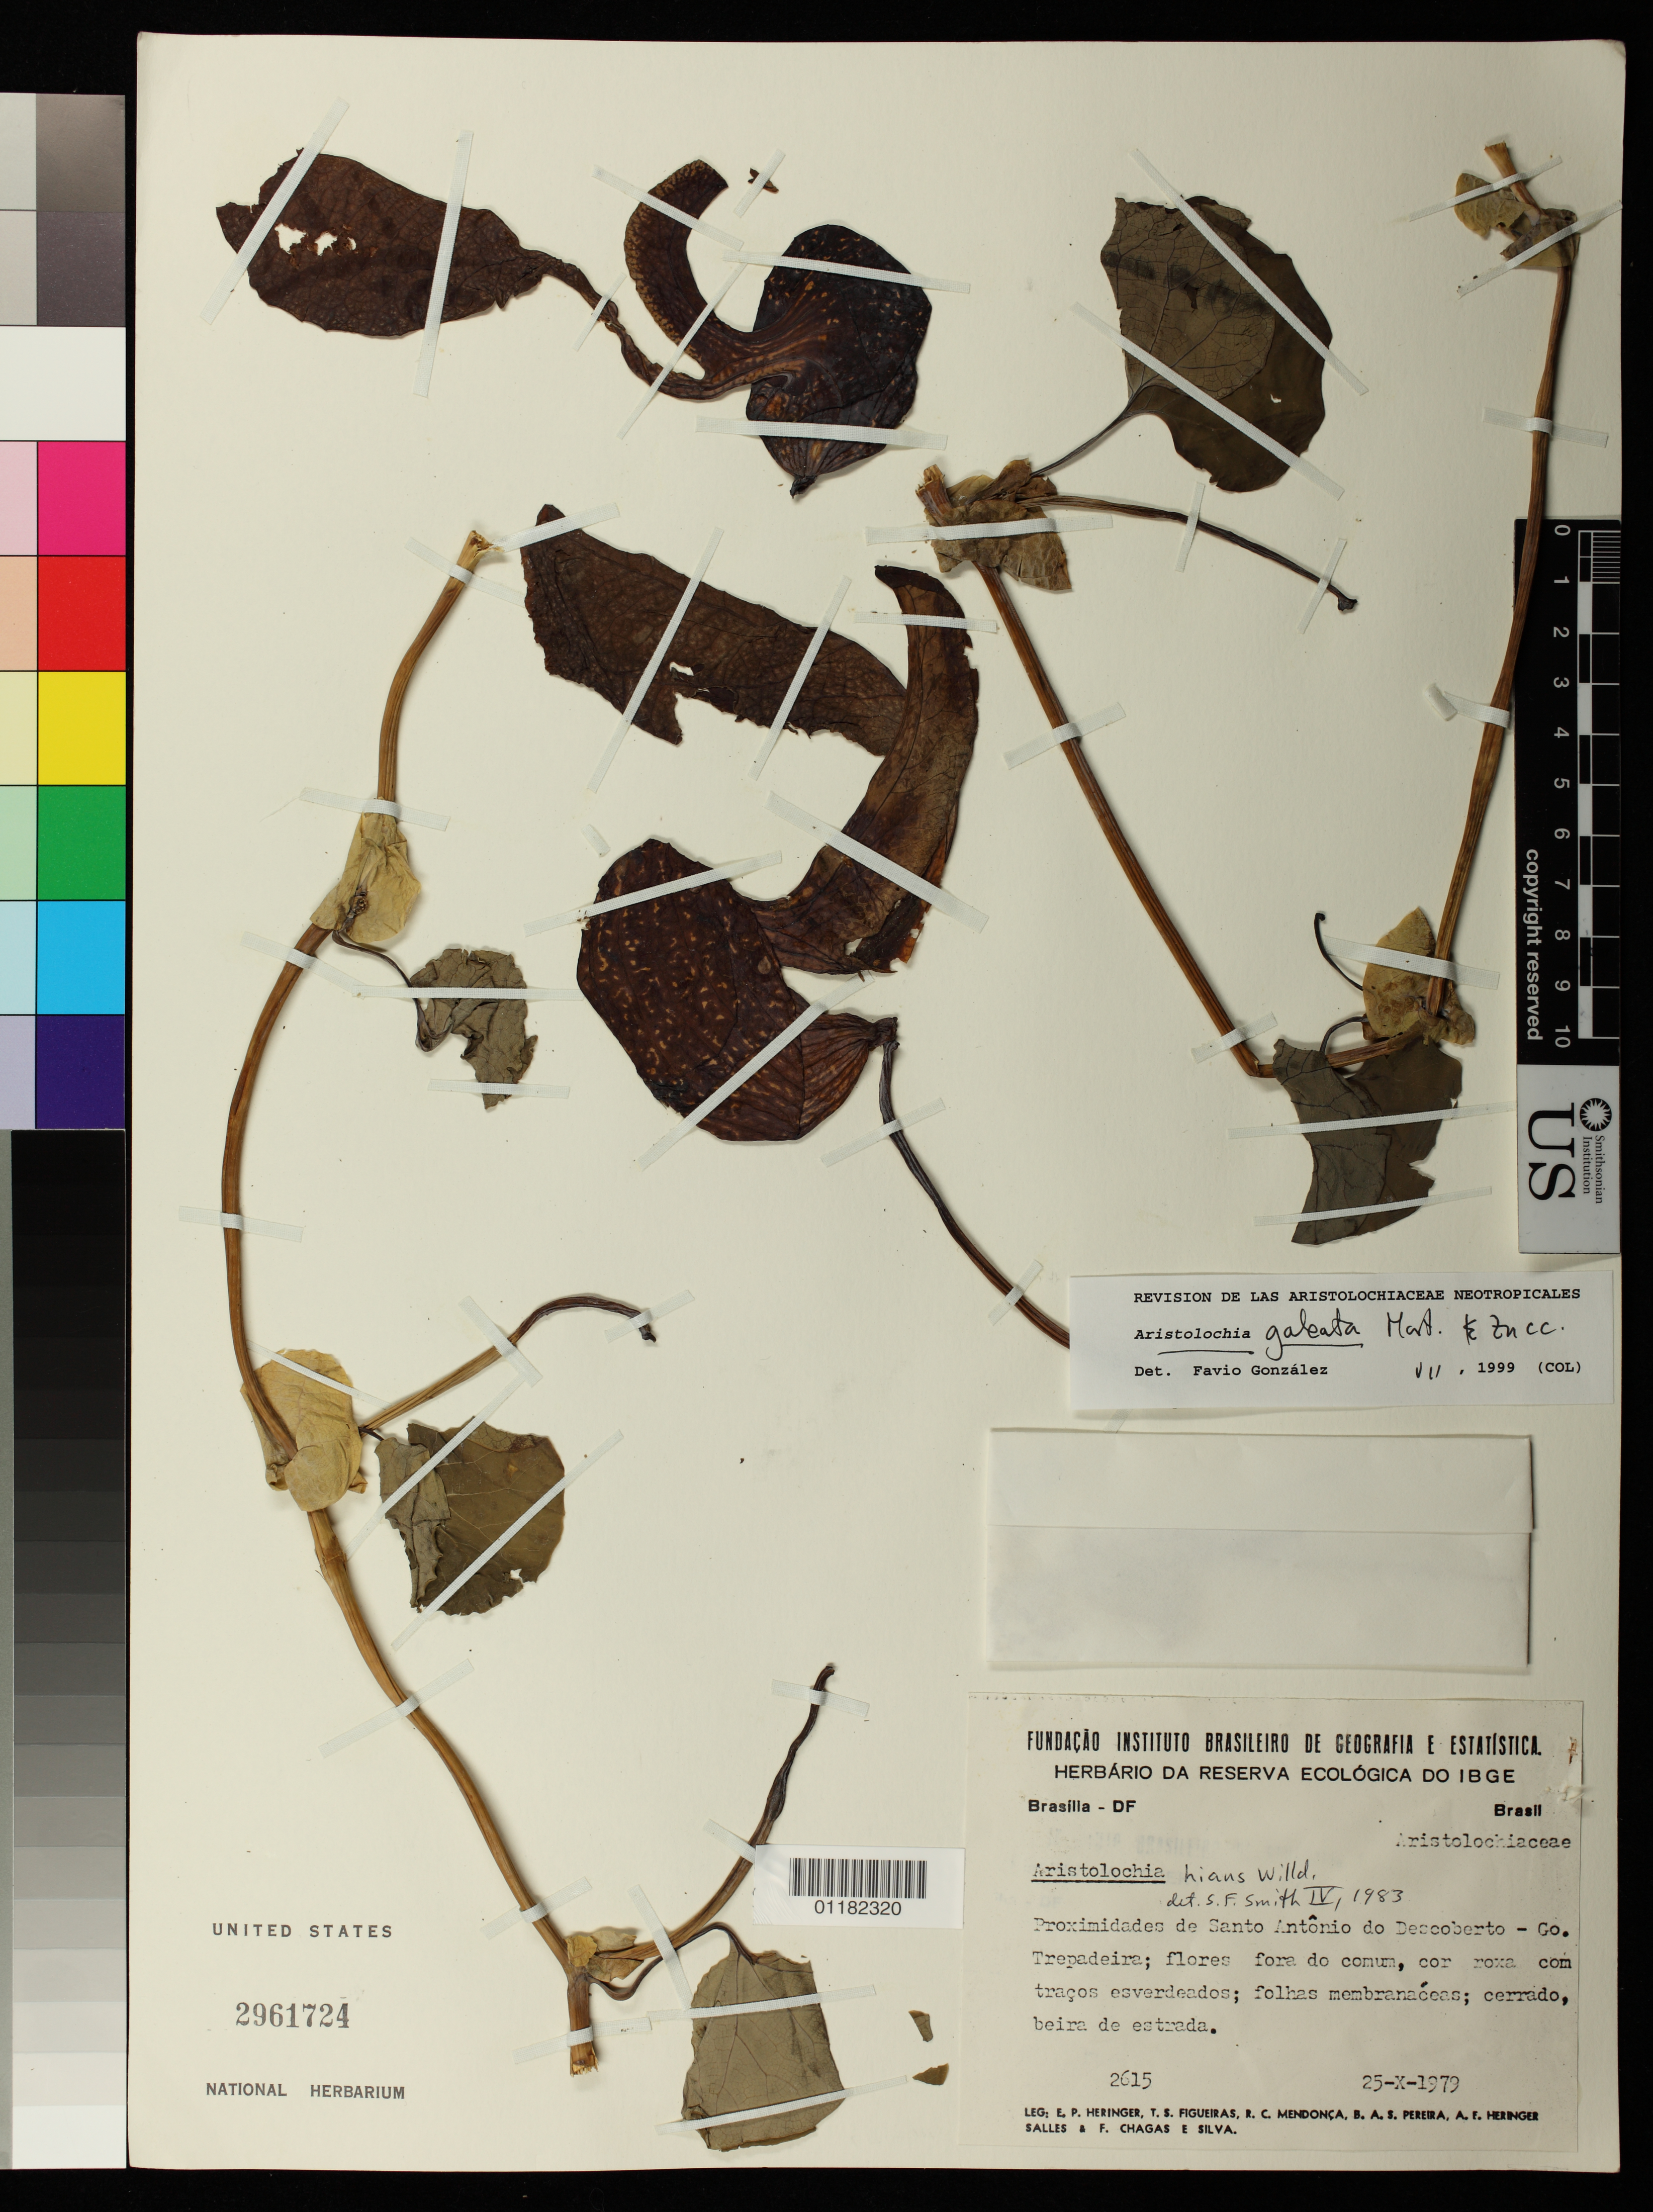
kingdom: Plantae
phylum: Tracheophyta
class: Magnoliopsida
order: Piperales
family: Aristolochiaceae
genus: Aristolochia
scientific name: Aristolochia galeata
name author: Moritzi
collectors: E. P. Heringer, T. S. Figueiras, R. C. Mendonça & B. A. S. Pereira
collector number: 2615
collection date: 1979-10-25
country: Brazil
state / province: Distrito Federal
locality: Proximidades de Santo Antonio do Descoberto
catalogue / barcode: US 2961724